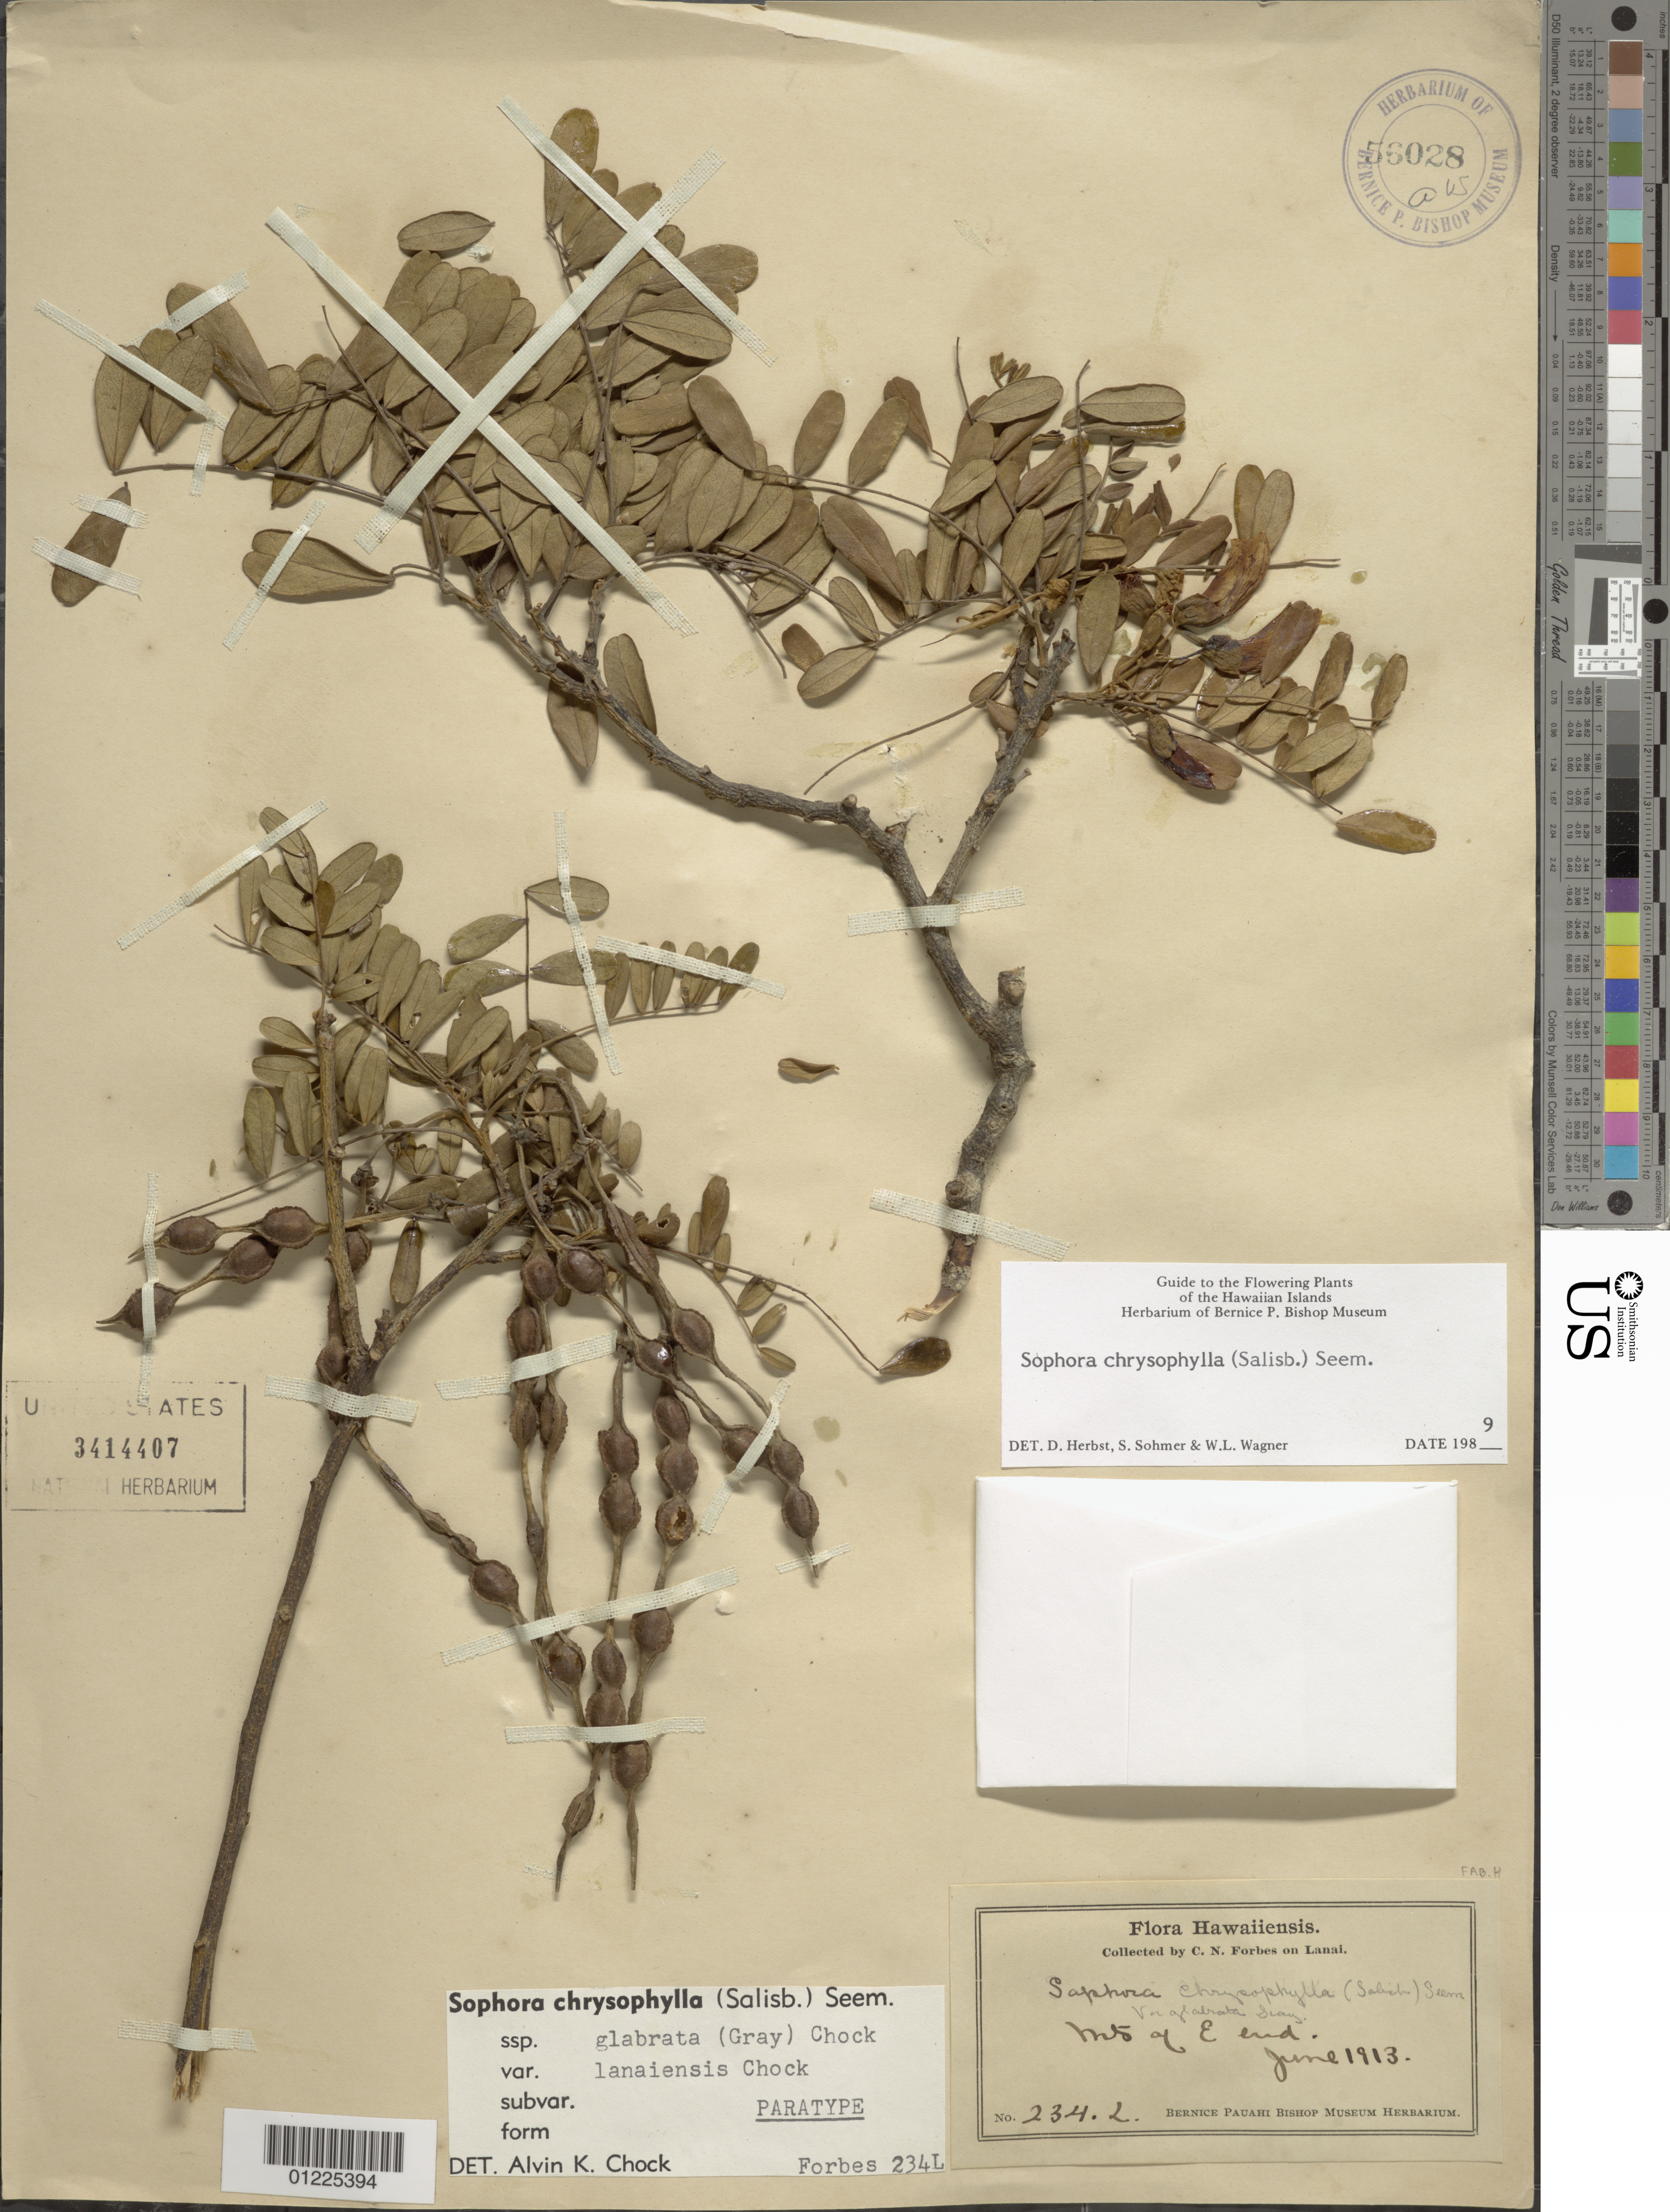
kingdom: Plantae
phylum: Tracheophyta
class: Magnoliopsida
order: Fabales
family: Fabaceae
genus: Sophora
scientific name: Sophora chrysophylla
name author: (Salisb.) Seem.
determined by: Herbst, D. R.; Sohmer, S. H.; Wagner, W. L.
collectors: C. N. Forbes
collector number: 234.L.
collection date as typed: Jun 1913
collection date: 1913-06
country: United States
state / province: Hawaii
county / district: Maui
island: Lana'i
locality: Mts. of E. end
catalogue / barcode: US 3414407